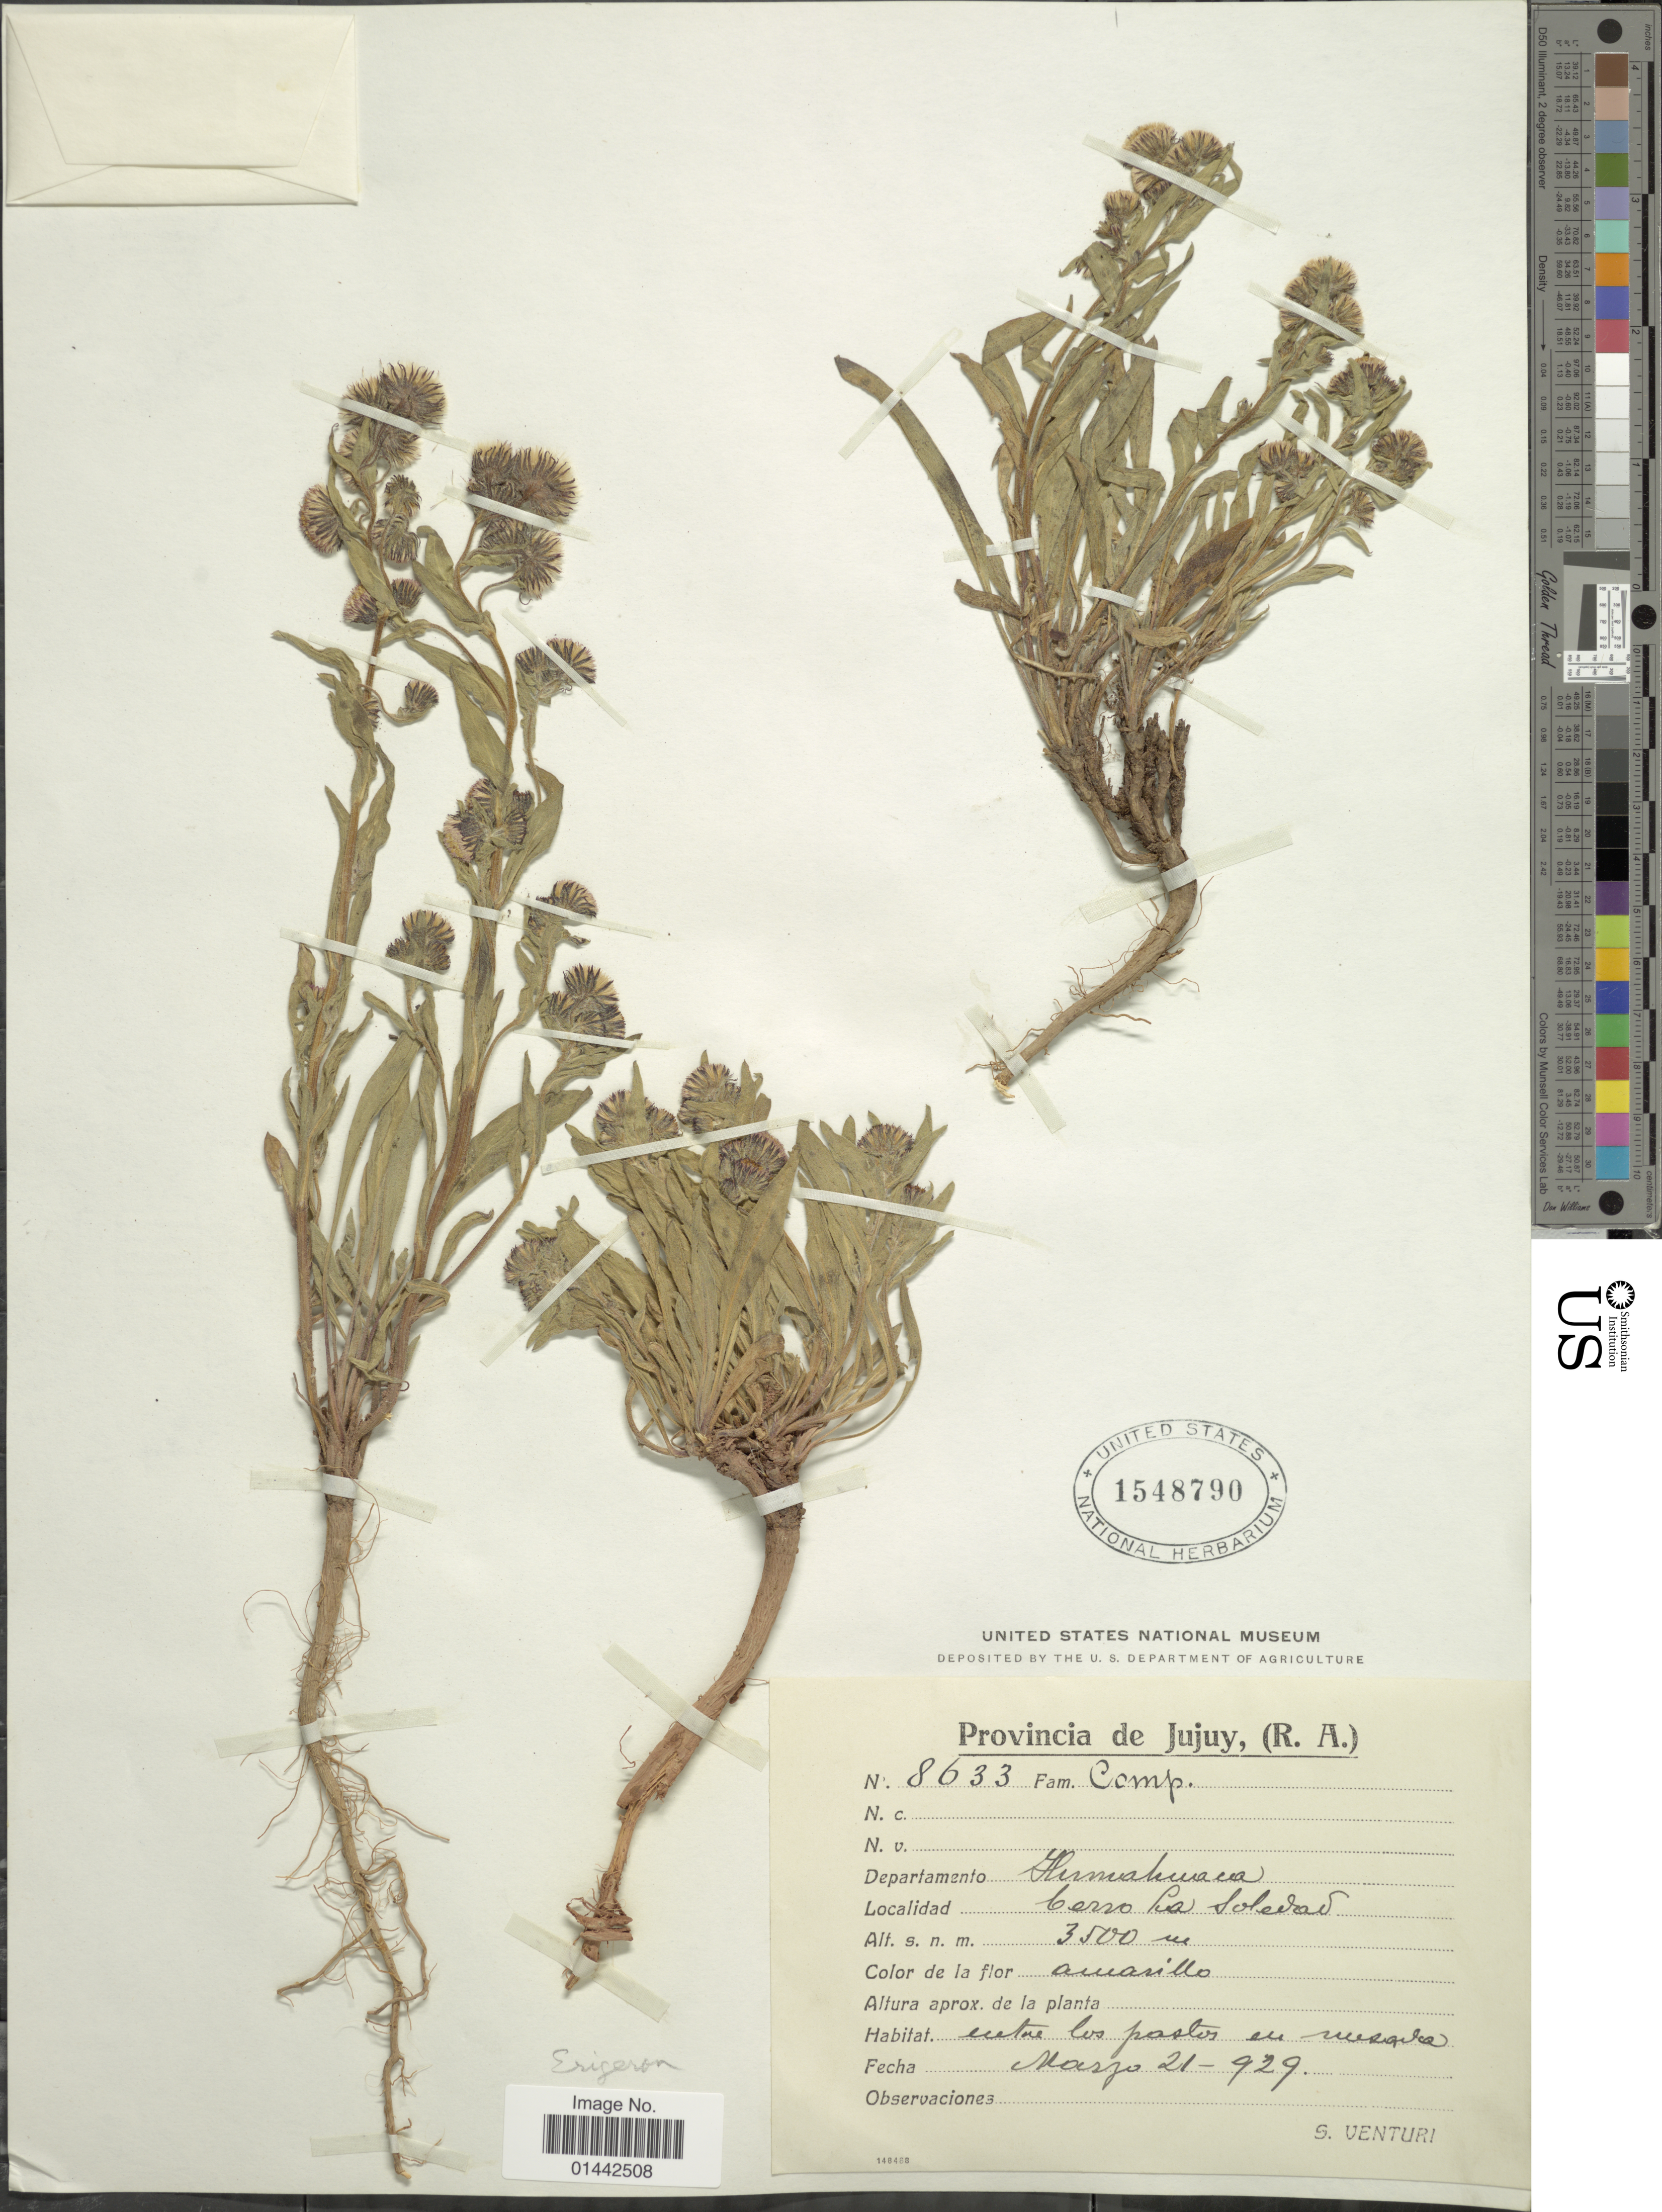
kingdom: Plantae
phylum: Tracheophyta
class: Magnoliopsida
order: Asterales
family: Asteraceae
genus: Erigeron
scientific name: Erigeron sp.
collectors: S. Venturi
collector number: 8633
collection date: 1929-03-21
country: Argentina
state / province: Jujuy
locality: (R.A.) Departamento Humahuaca, Cerro La Soledad.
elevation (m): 3500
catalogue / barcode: US 1548790